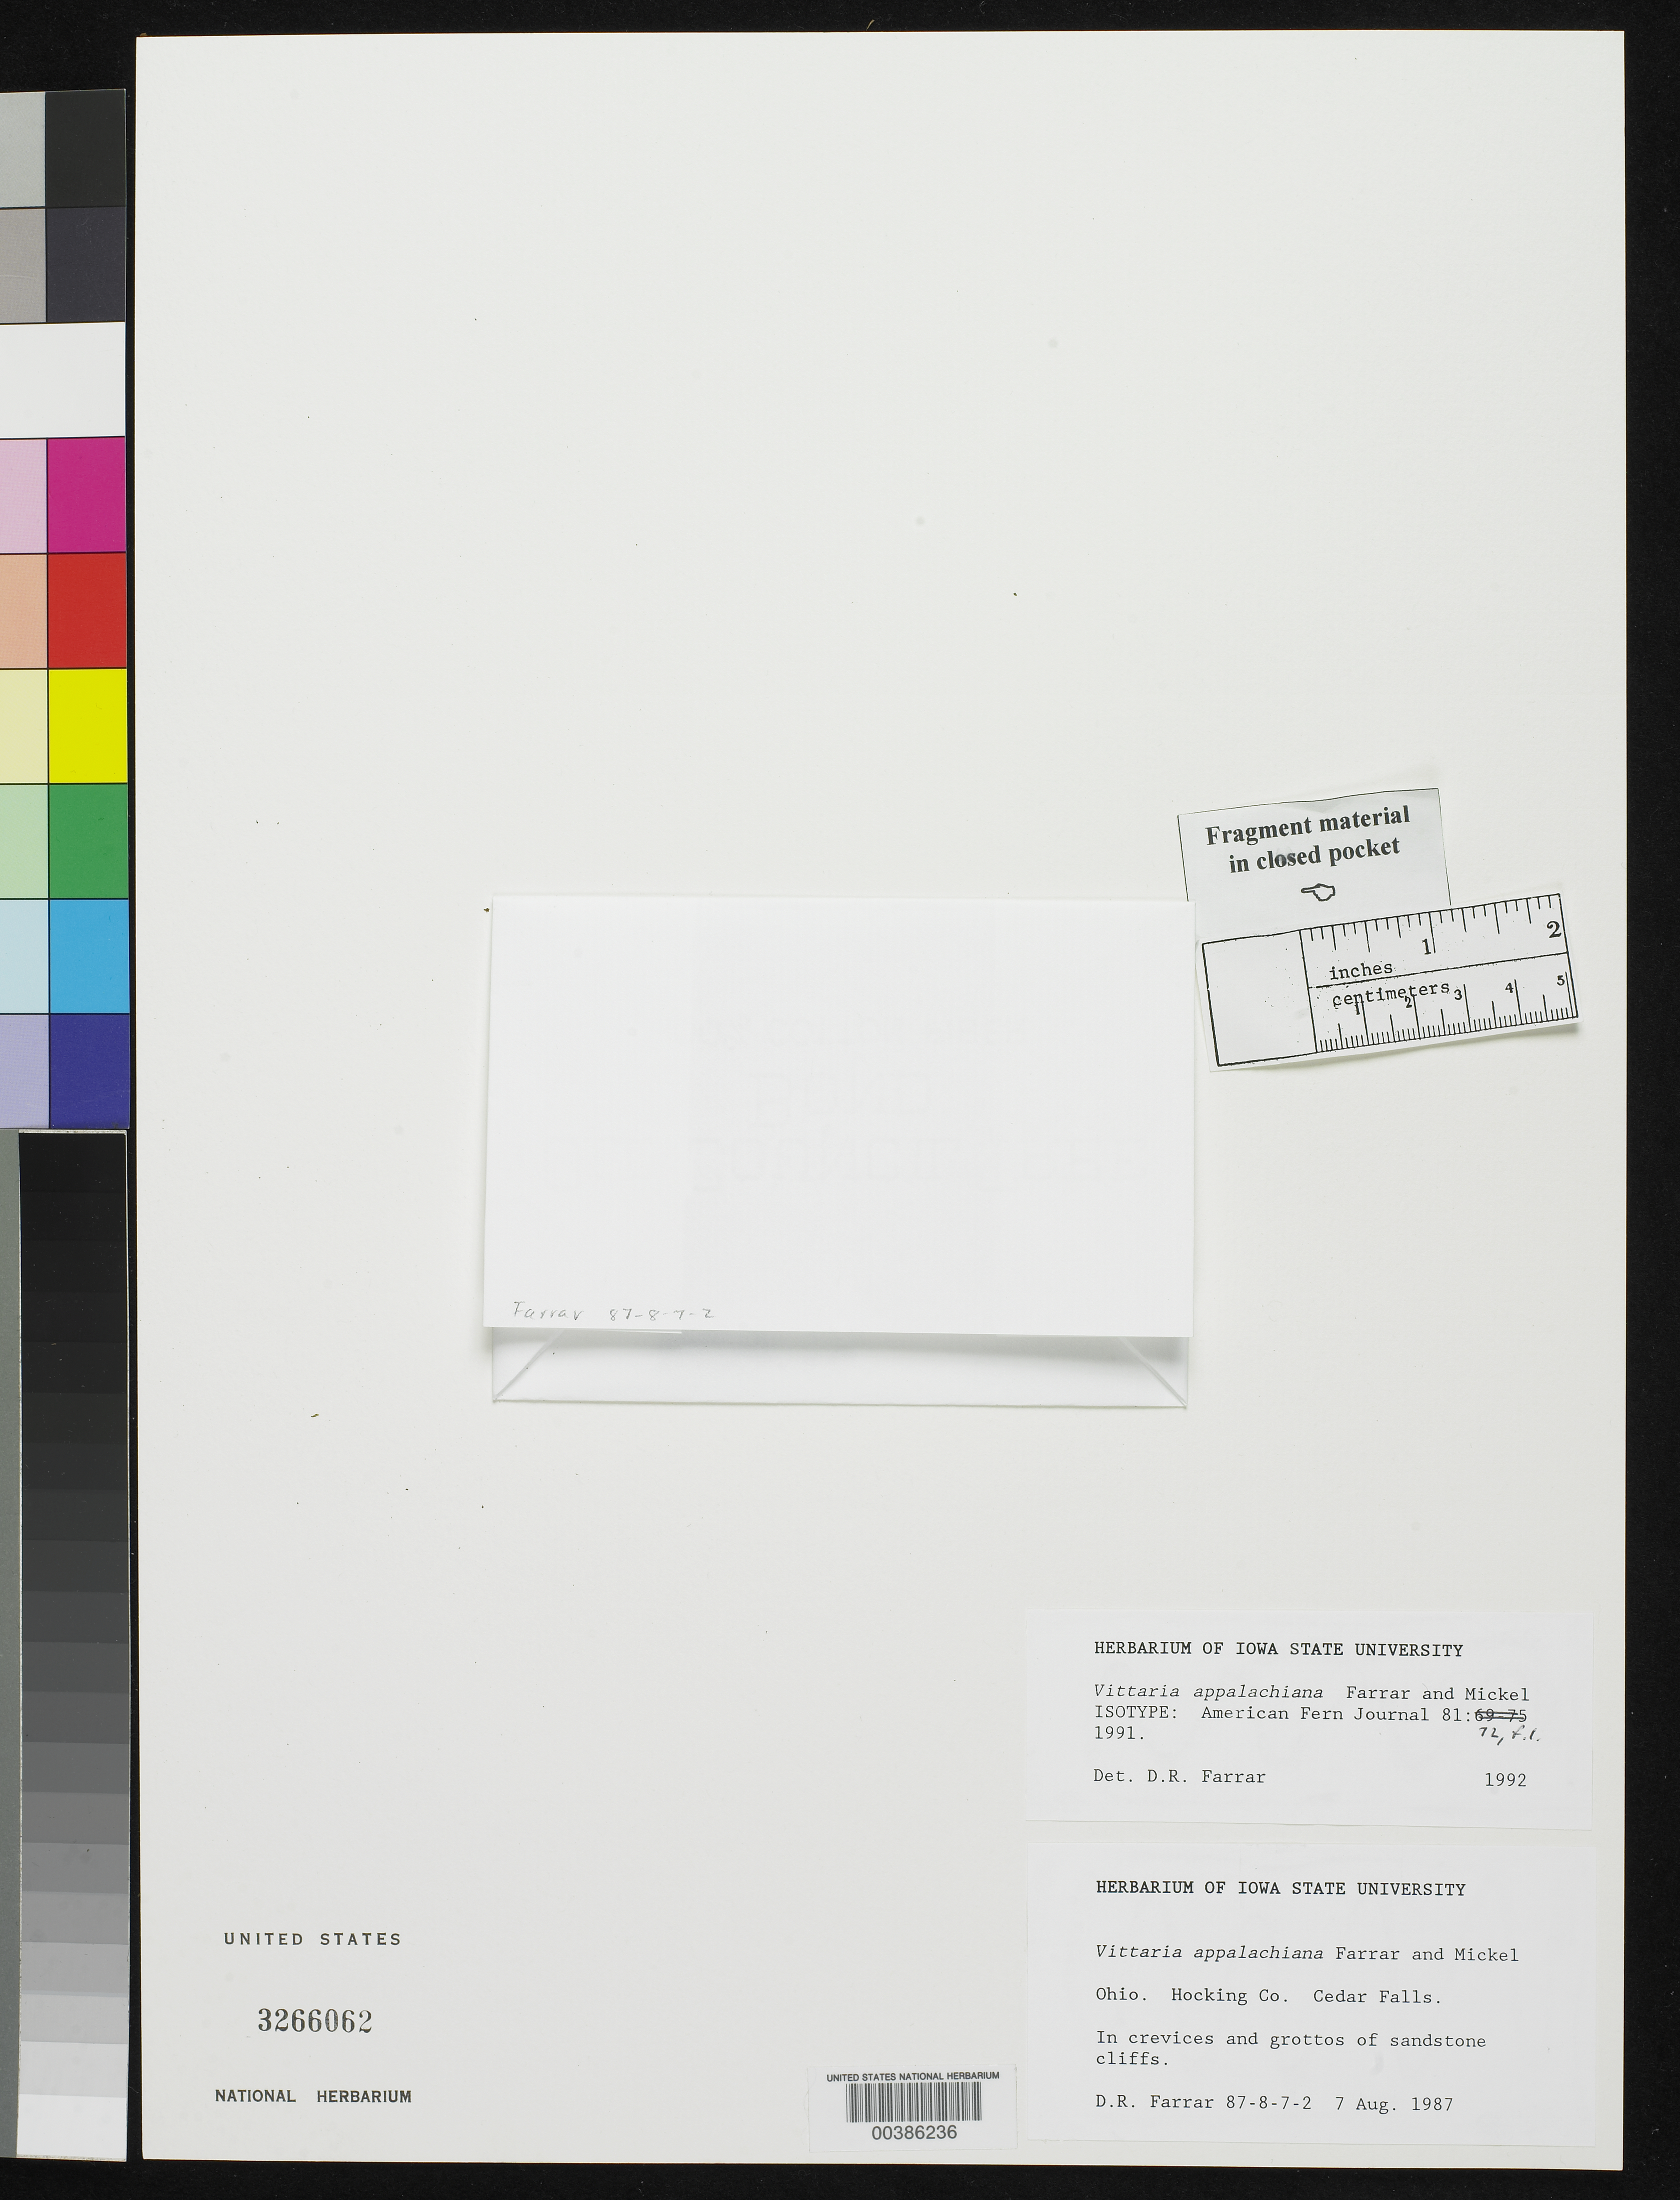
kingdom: Plantae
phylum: Tracheophyta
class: Polypodiopsida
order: Polypodiales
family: Pteridaceae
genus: Vittaria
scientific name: Vittaria appalachiana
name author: Farrar & Mickel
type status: Isotype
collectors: D. R. Farrar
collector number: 87-8-7-2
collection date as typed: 07 Aug 1987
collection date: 1987-08-07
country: United States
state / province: Ohio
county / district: Hocking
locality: Cedar Falls.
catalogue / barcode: US 3266062